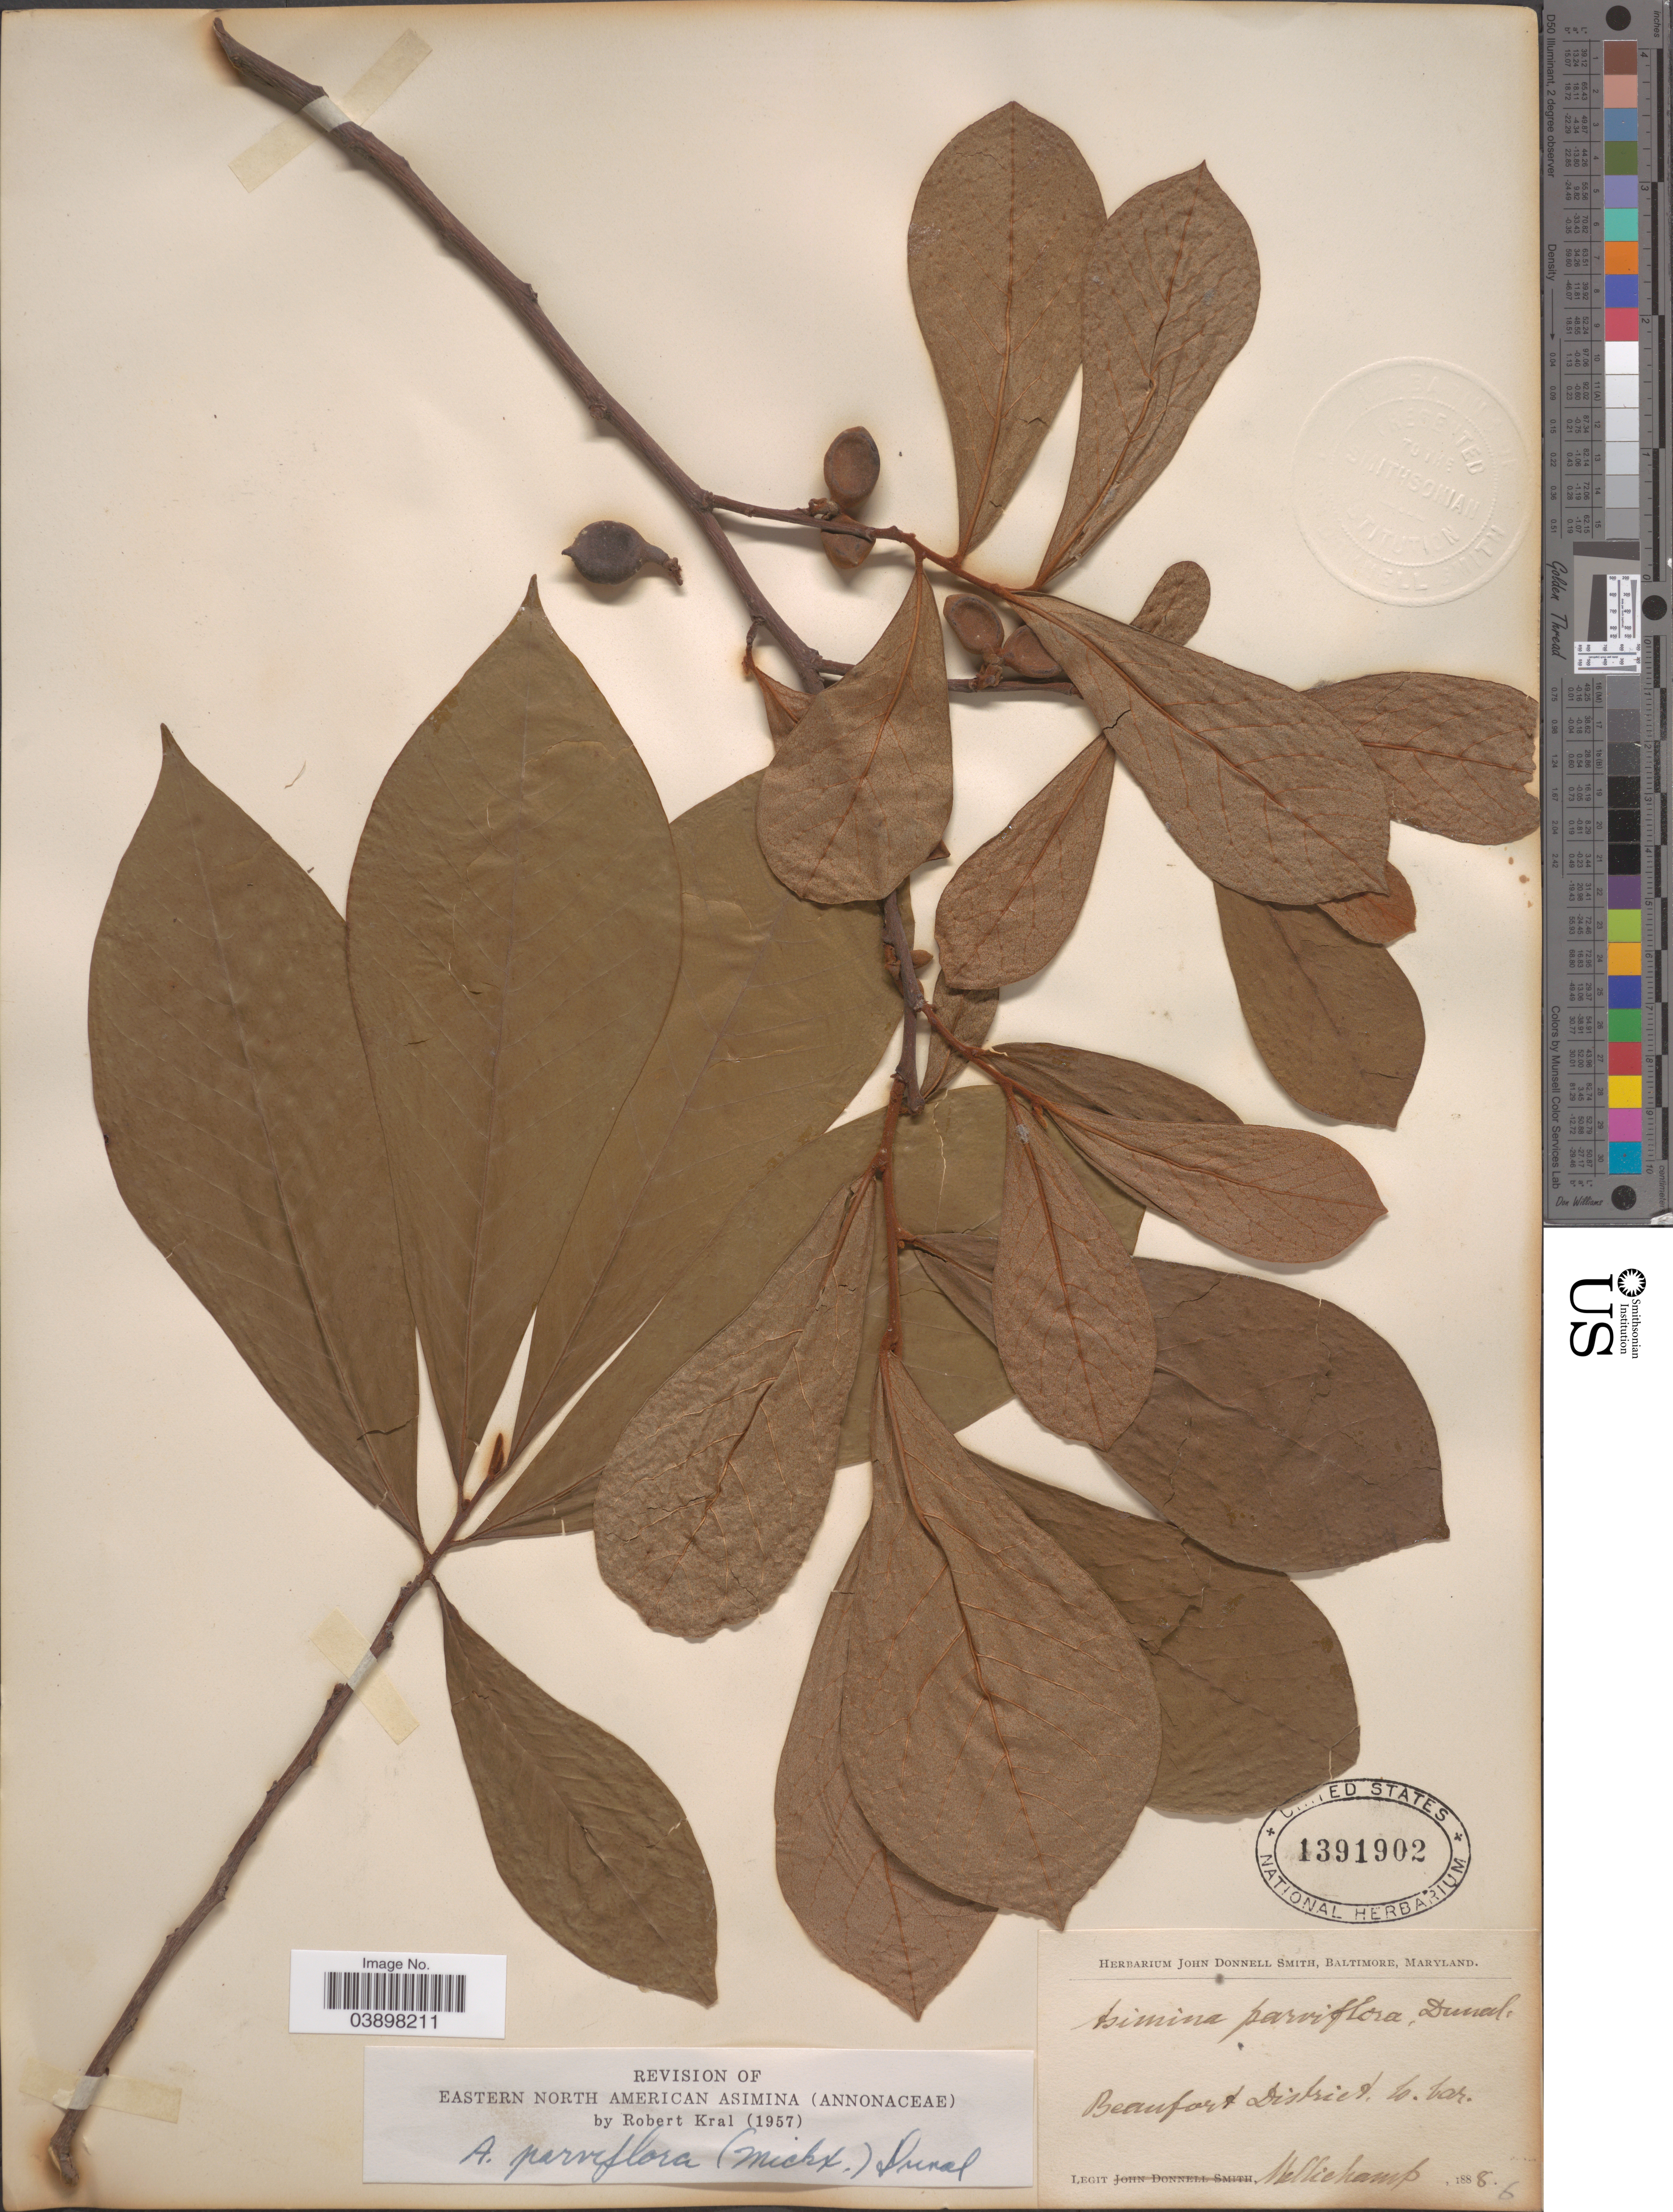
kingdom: Plantae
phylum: Tracheophyta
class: Magnoliopsida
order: Magnoliales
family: Annonaceae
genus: Asimina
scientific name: Asimina parviflora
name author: (Michx.) Dunal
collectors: -. Mellichamp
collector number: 6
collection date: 1888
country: United States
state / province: South Carolina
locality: Beaufort District.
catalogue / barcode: US 1391902